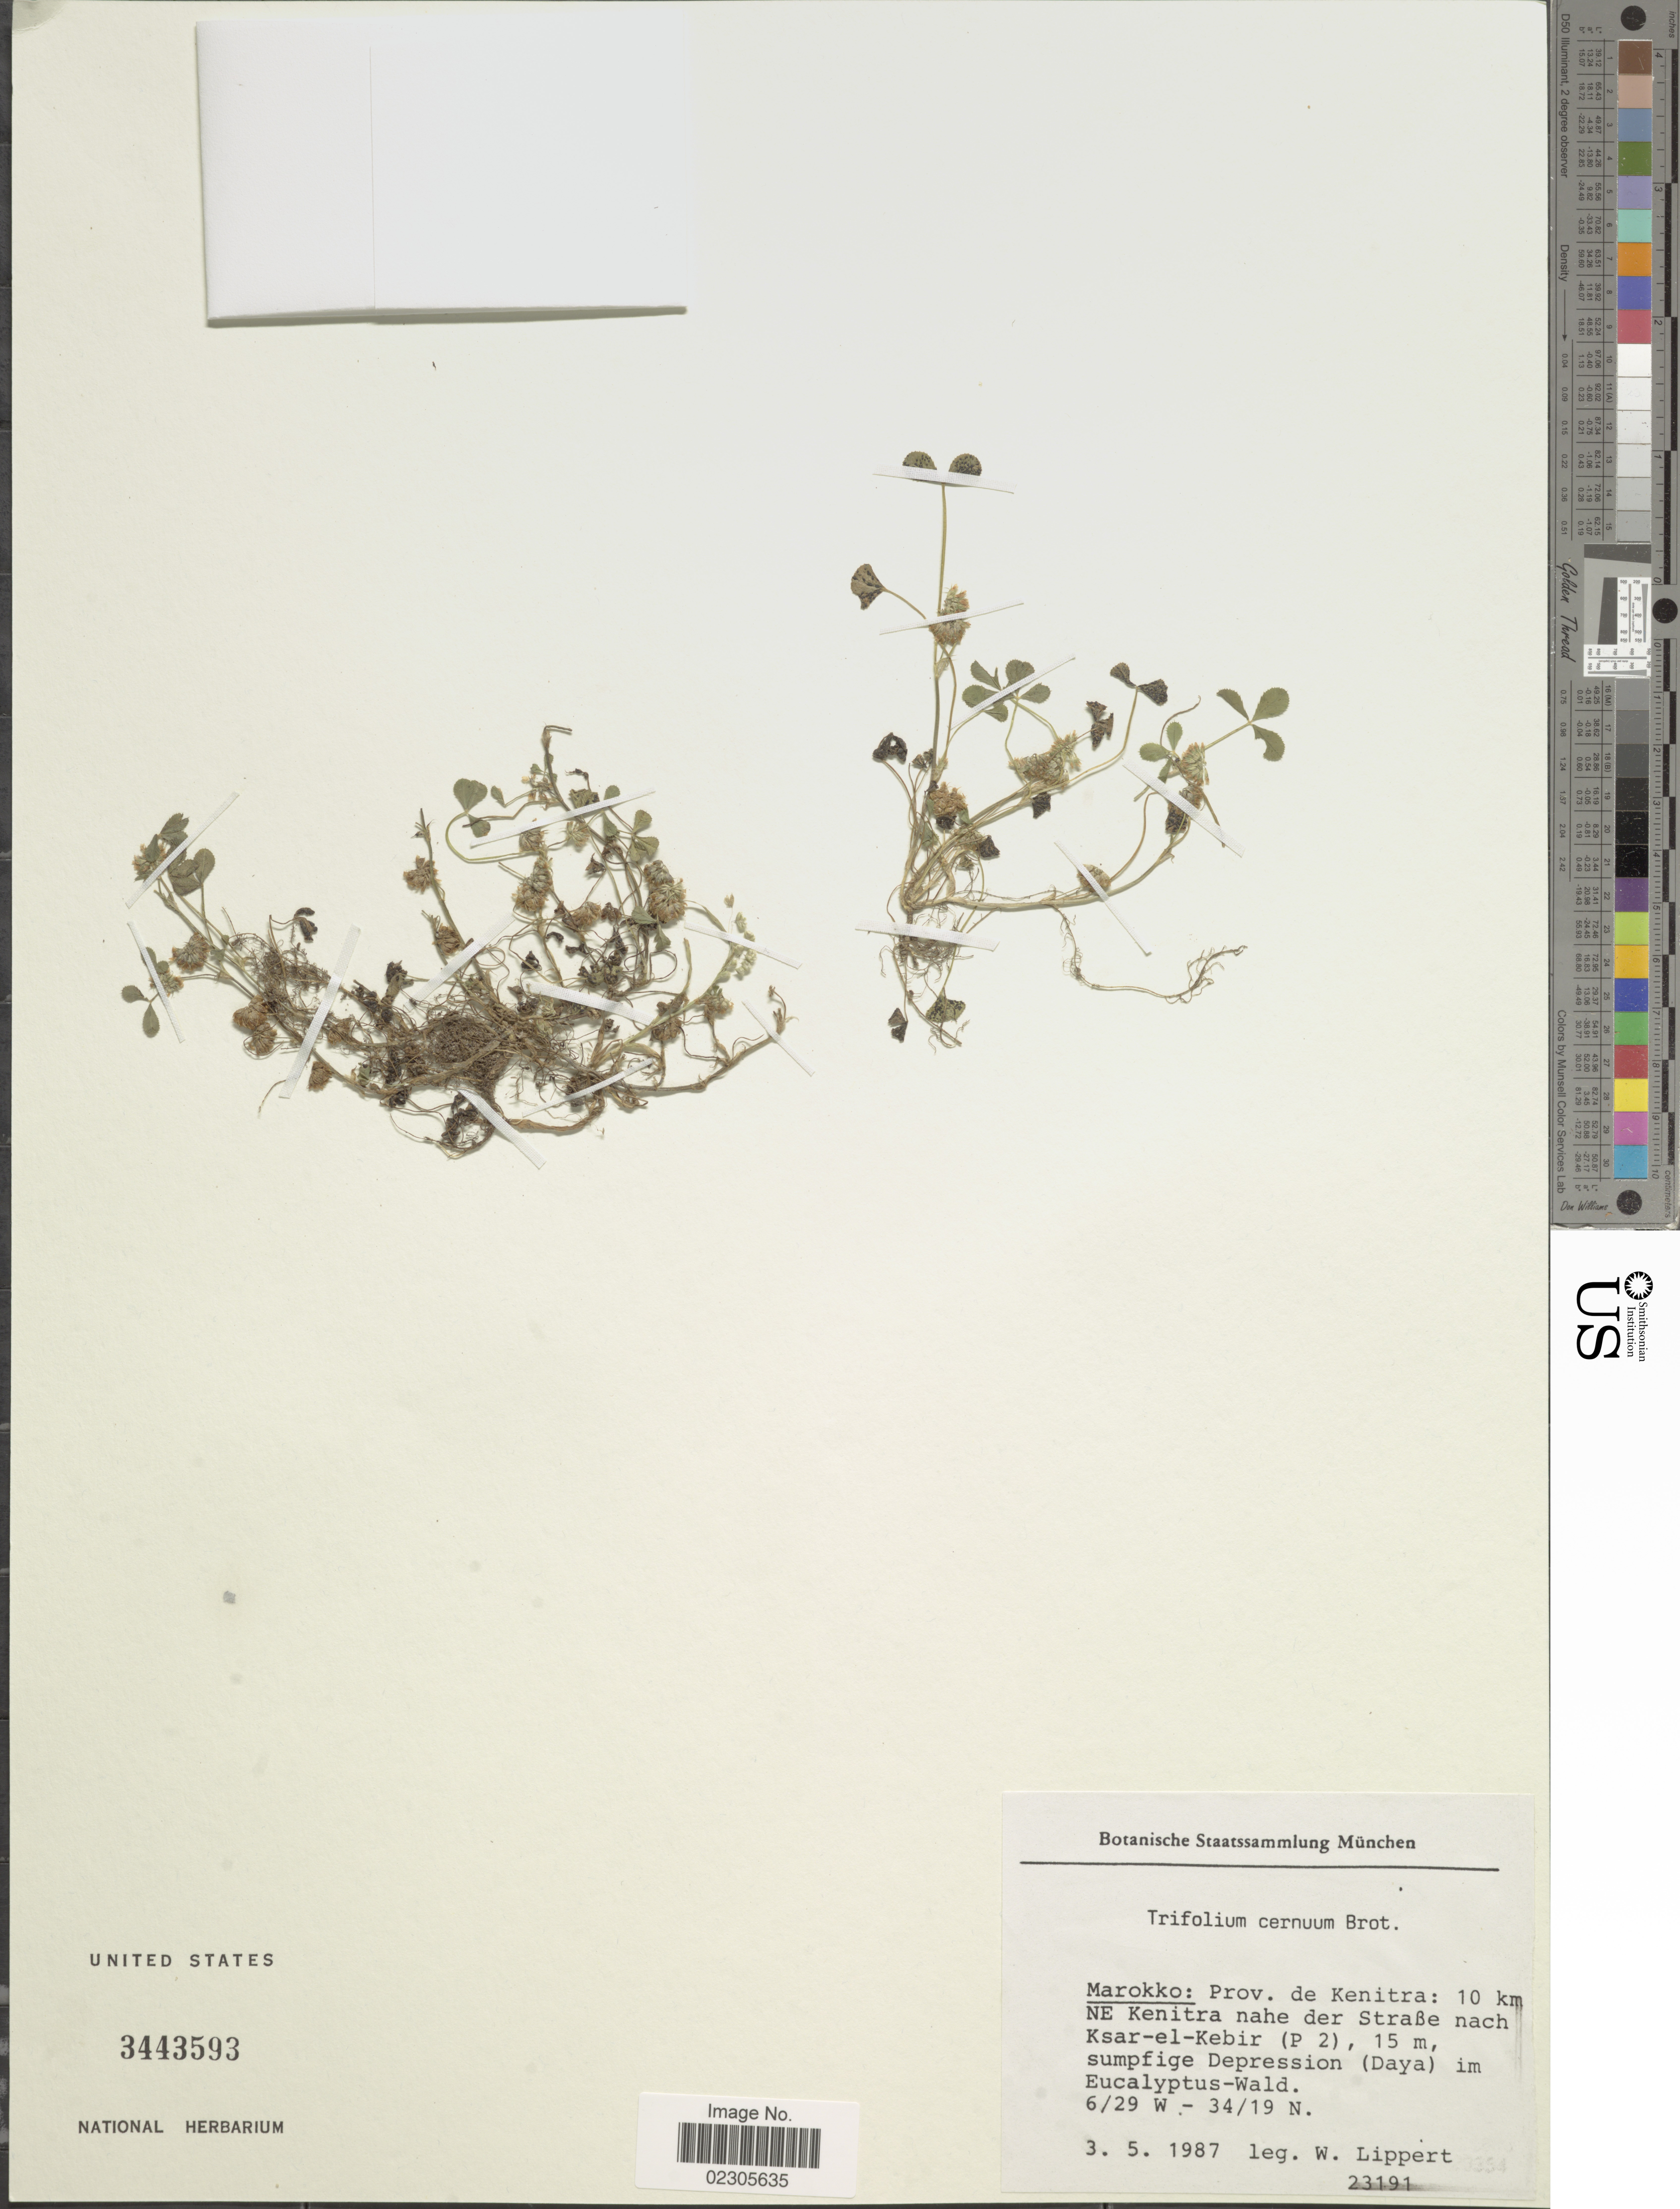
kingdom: Plantae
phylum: Tracheophyta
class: Magnoliopsida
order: Fabales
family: Fabaceae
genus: Trifolium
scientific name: Trifolium cernuum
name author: Brot.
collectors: W. Lippert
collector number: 23191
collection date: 1987-05-03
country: Morocco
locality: Prov. de Kenitra: 10 km NE Kenitra nahe der Strabe nach Ksar-el-Kebir (P2)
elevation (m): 15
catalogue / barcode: US 3443593